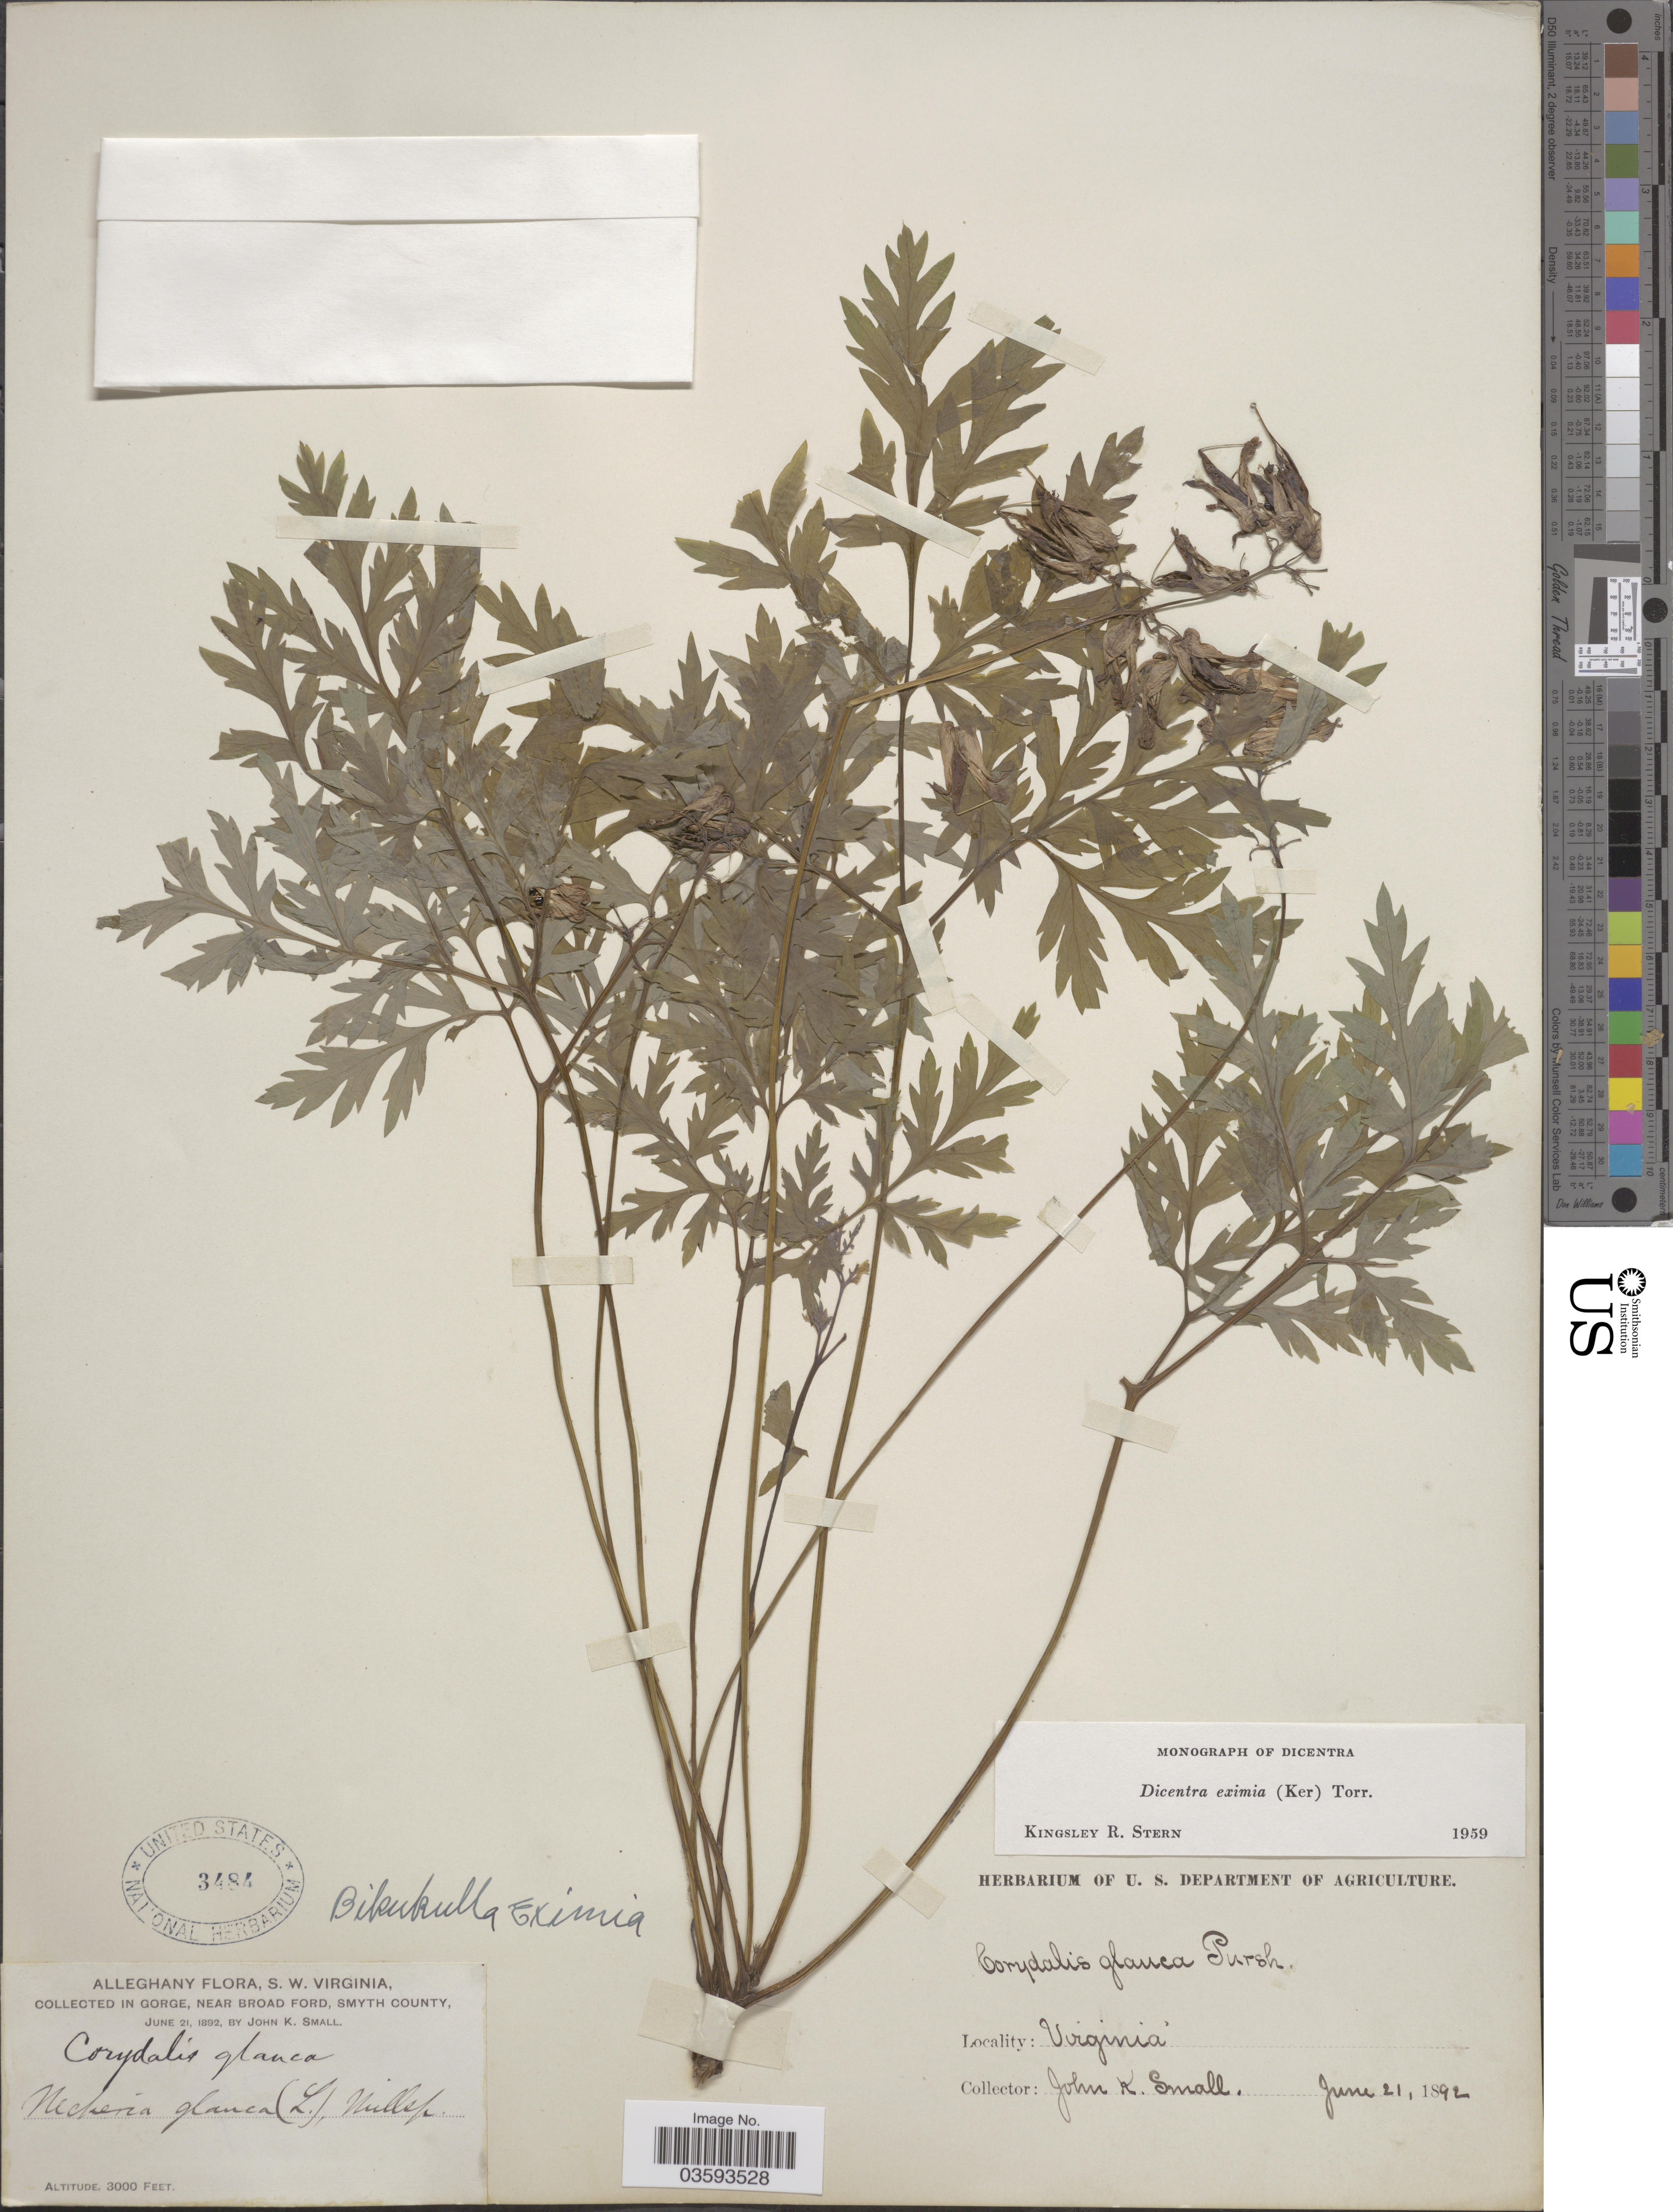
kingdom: Plantae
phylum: Tracheophyta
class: Magnoliopsida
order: Ranunculales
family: Papaveraceae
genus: Dicentra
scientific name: Dicentra eximia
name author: (Ker Gawl.) Torr.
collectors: J. K. Small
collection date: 1892-06-21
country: United States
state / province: Virginia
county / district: Smyth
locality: Alleghany, S.W. Virginia. In Gorge, near Broad Ford.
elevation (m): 914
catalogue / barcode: US 3484